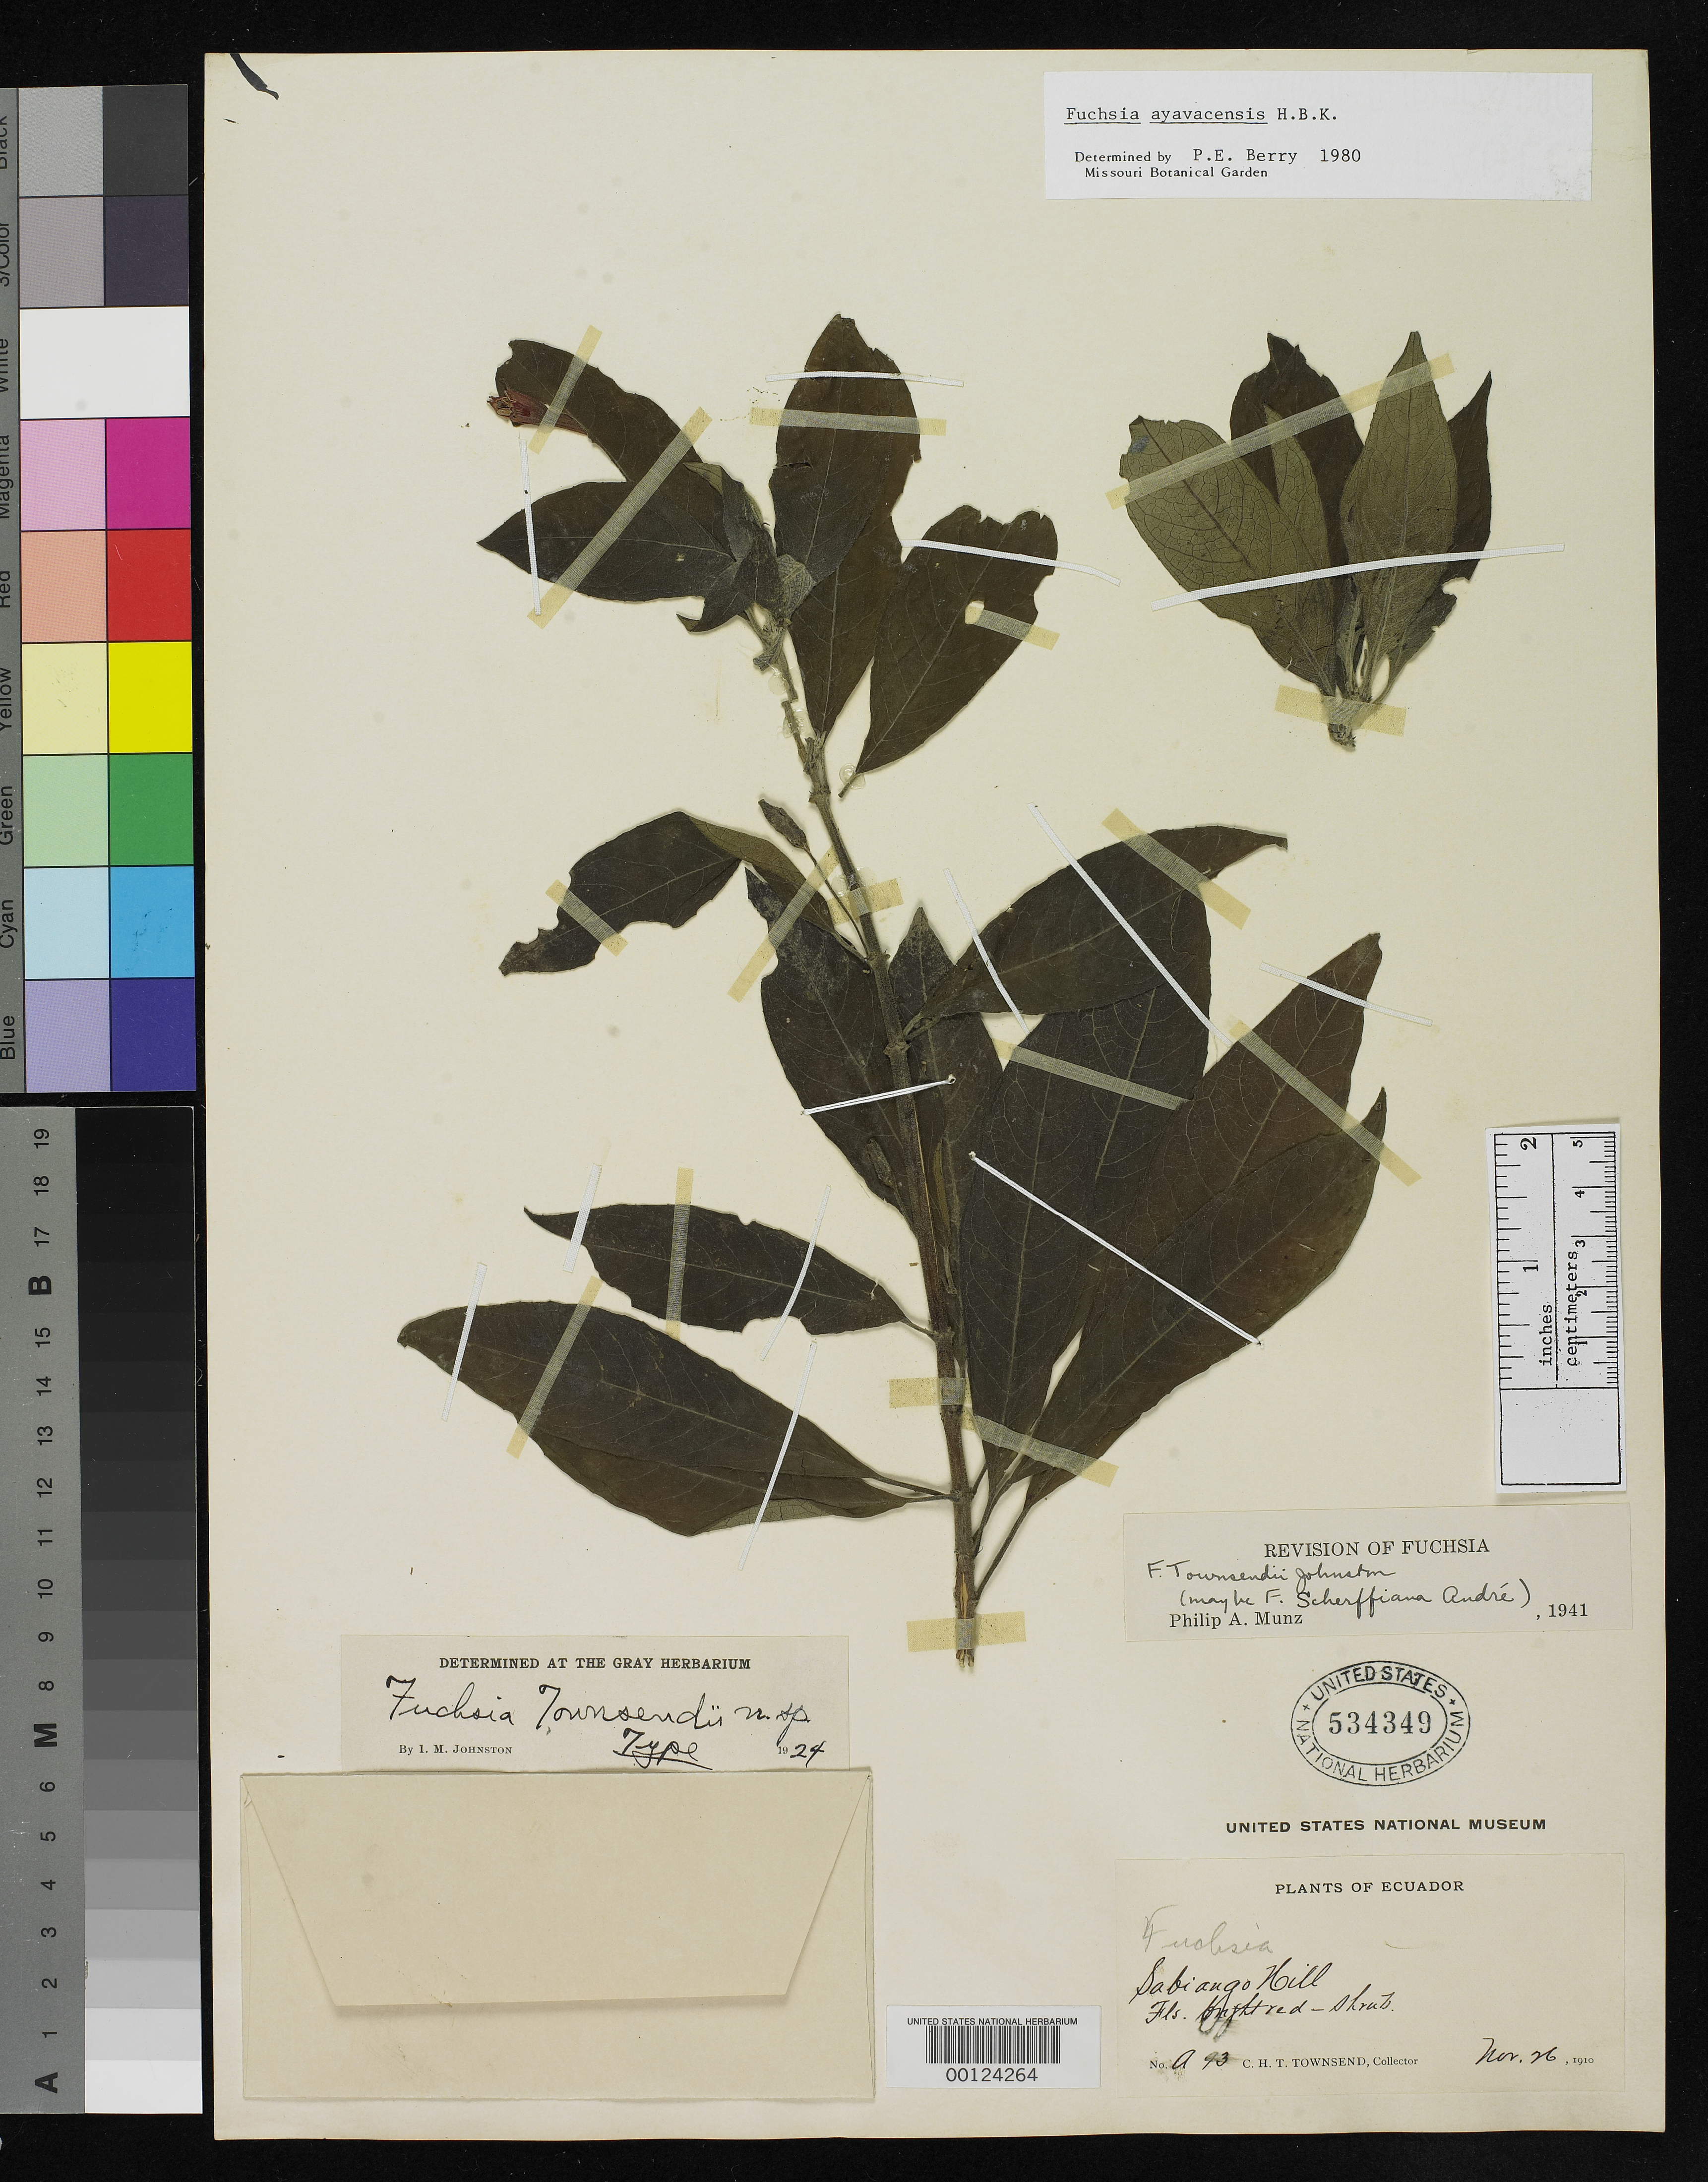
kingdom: Plantae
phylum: Tracheophyta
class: Magnoliopsida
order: Myrtales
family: Onagraceae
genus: Fuchsia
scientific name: Fuchsia townsendii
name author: I.M. Johnst.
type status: Holotype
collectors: C. H. T. Townsend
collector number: A 93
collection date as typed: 26 Nov 1910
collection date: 1910-11-26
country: Ecuador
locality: Sabiango Hill.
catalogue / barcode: US 534349